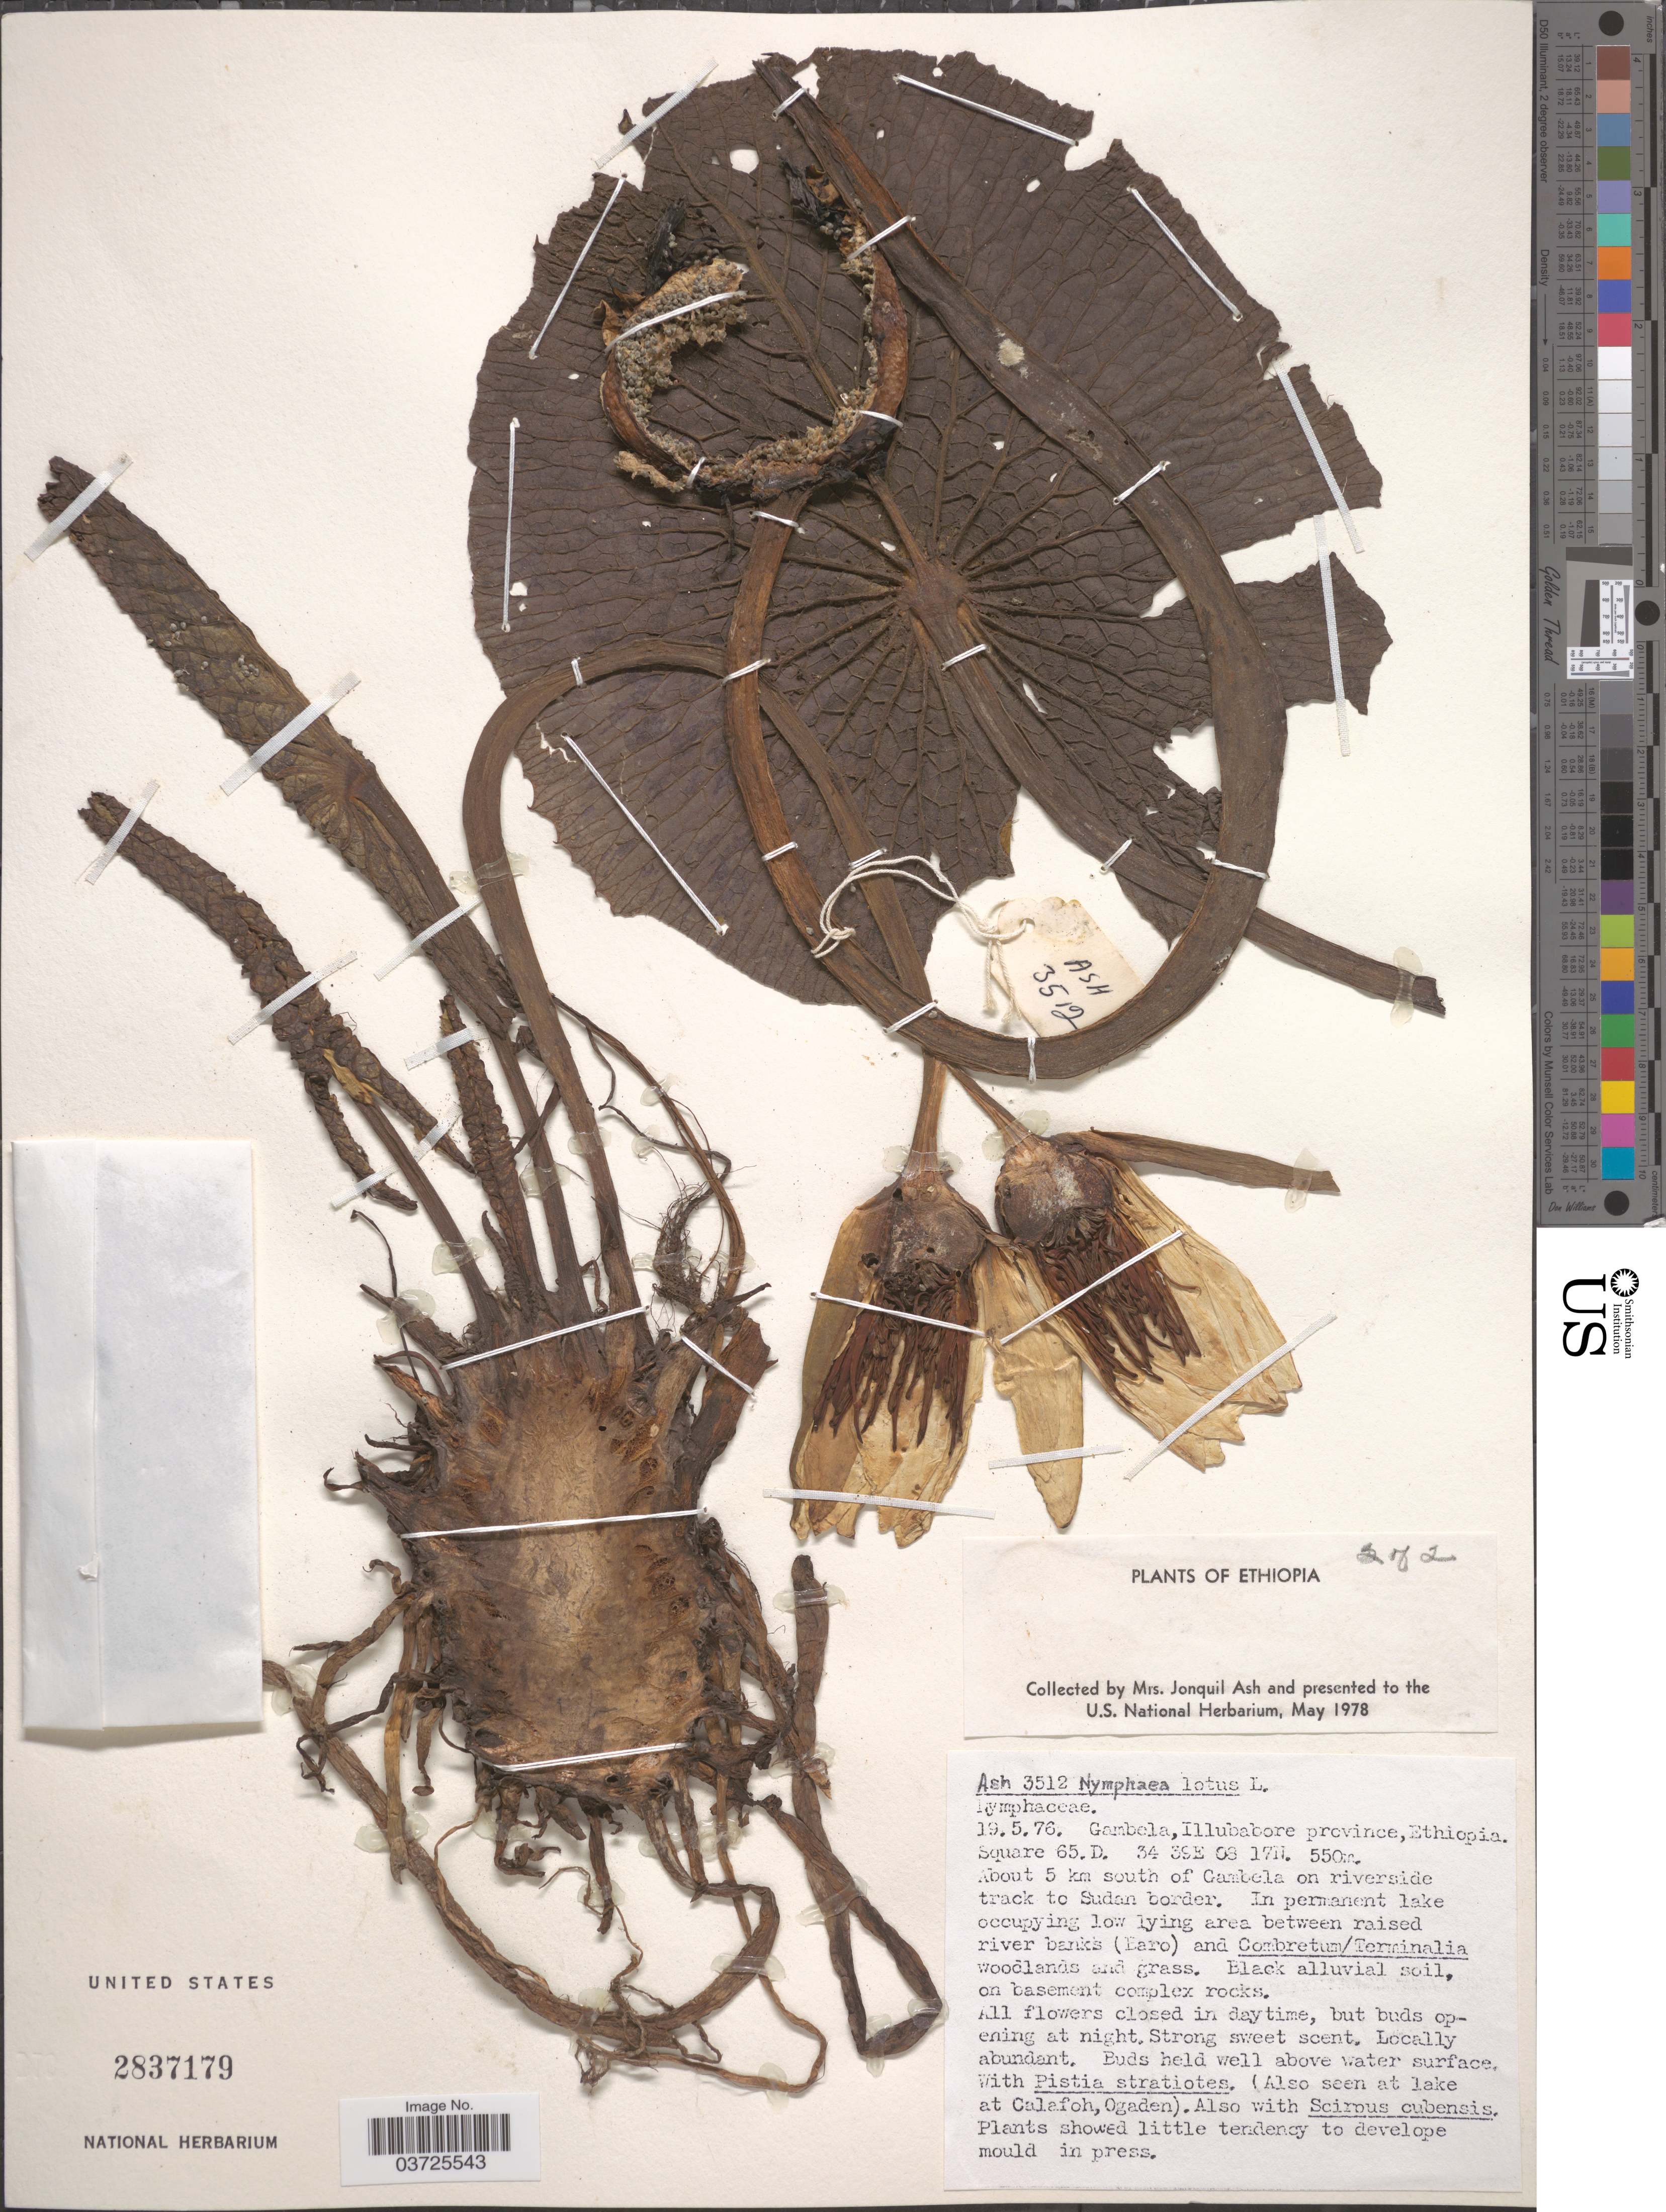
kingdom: Plantae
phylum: Tracheophyta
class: Magnoliopsida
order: Nymphaeales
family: Nymphaeaceae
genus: Nymphaea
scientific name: Nymphaea lotus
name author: L.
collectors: J. Ash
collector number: Ash3512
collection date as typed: Transcribed d/m/y: 19/5/76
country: Ethiopia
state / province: Gambela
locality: Gambela, Illubabore province, Square 65. D. About 5 km south of Gambela on riverside track to Sudan border.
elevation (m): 550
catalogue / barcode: US 2837179